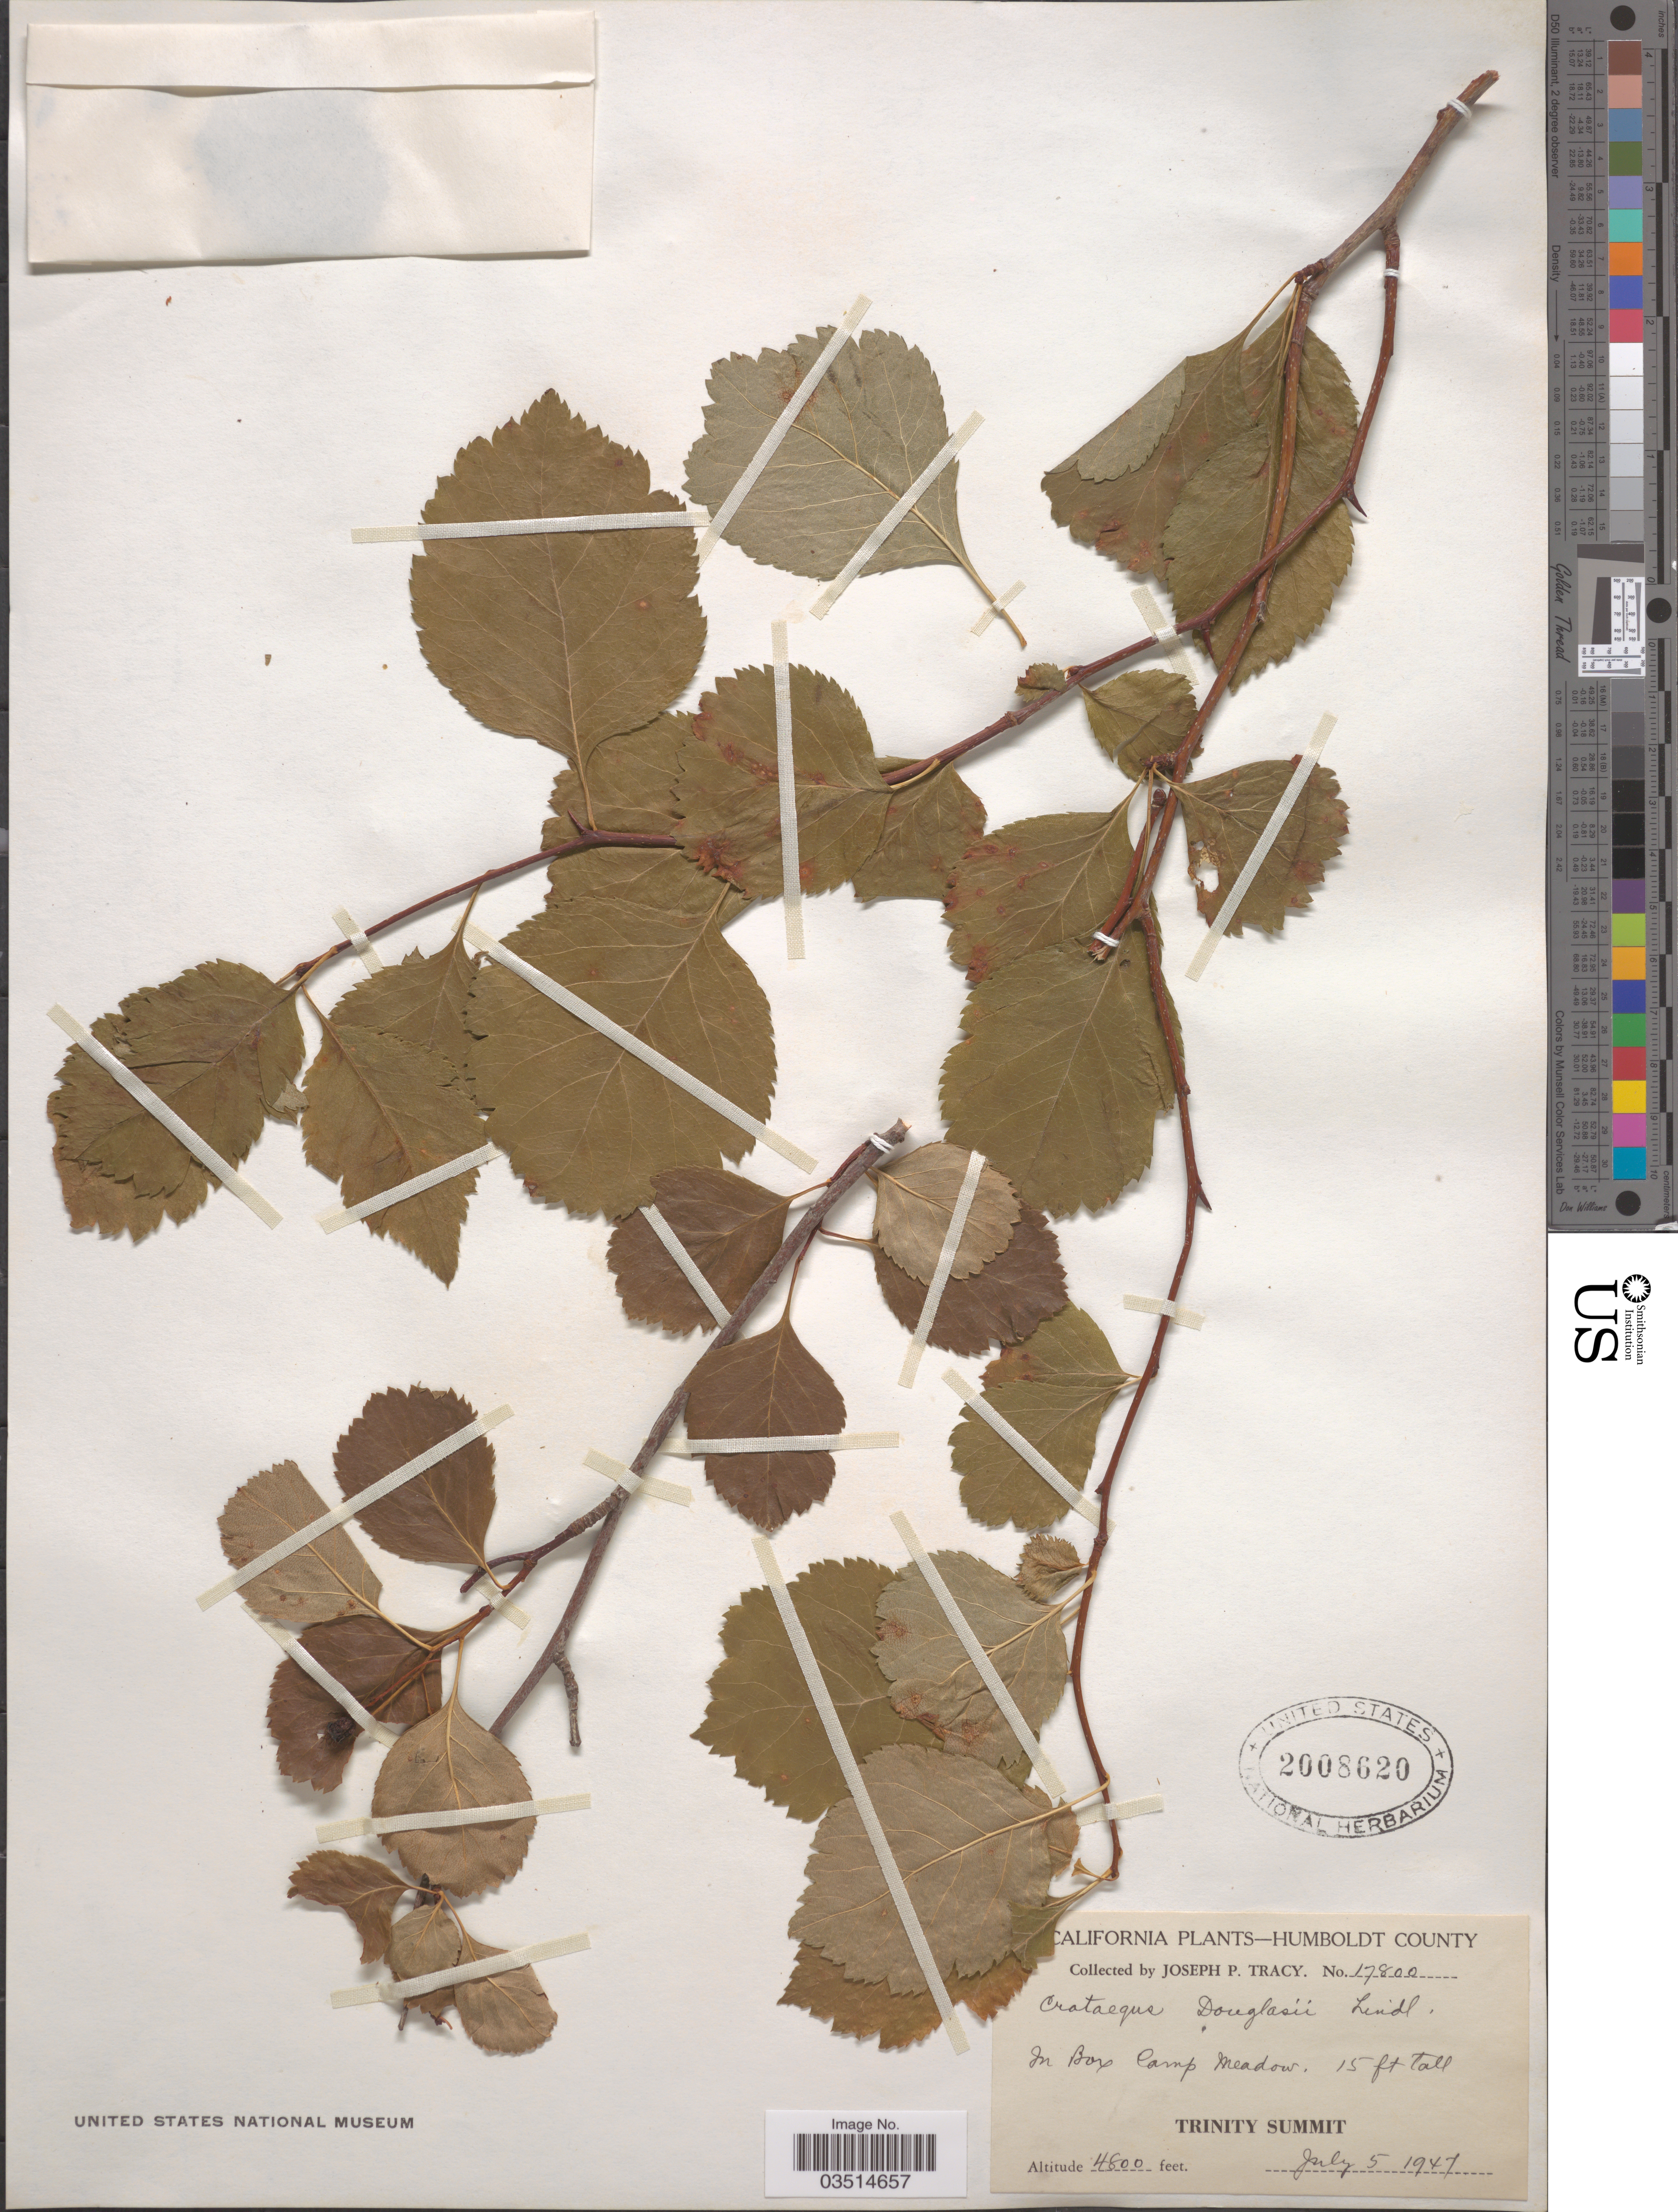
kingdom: Plantae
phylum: Tracheophyta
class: Magnoliopsida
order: Rosales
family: Rosaceae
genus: Crataegus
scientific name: Crataegus douglasii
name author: Lindl.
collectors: J. Tracy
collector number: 17800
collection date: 1947-07-05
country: United States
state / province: California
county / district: Humboldt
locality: Humboldt County. Trinity Summit.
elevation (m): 1463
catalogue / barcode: US 2008620